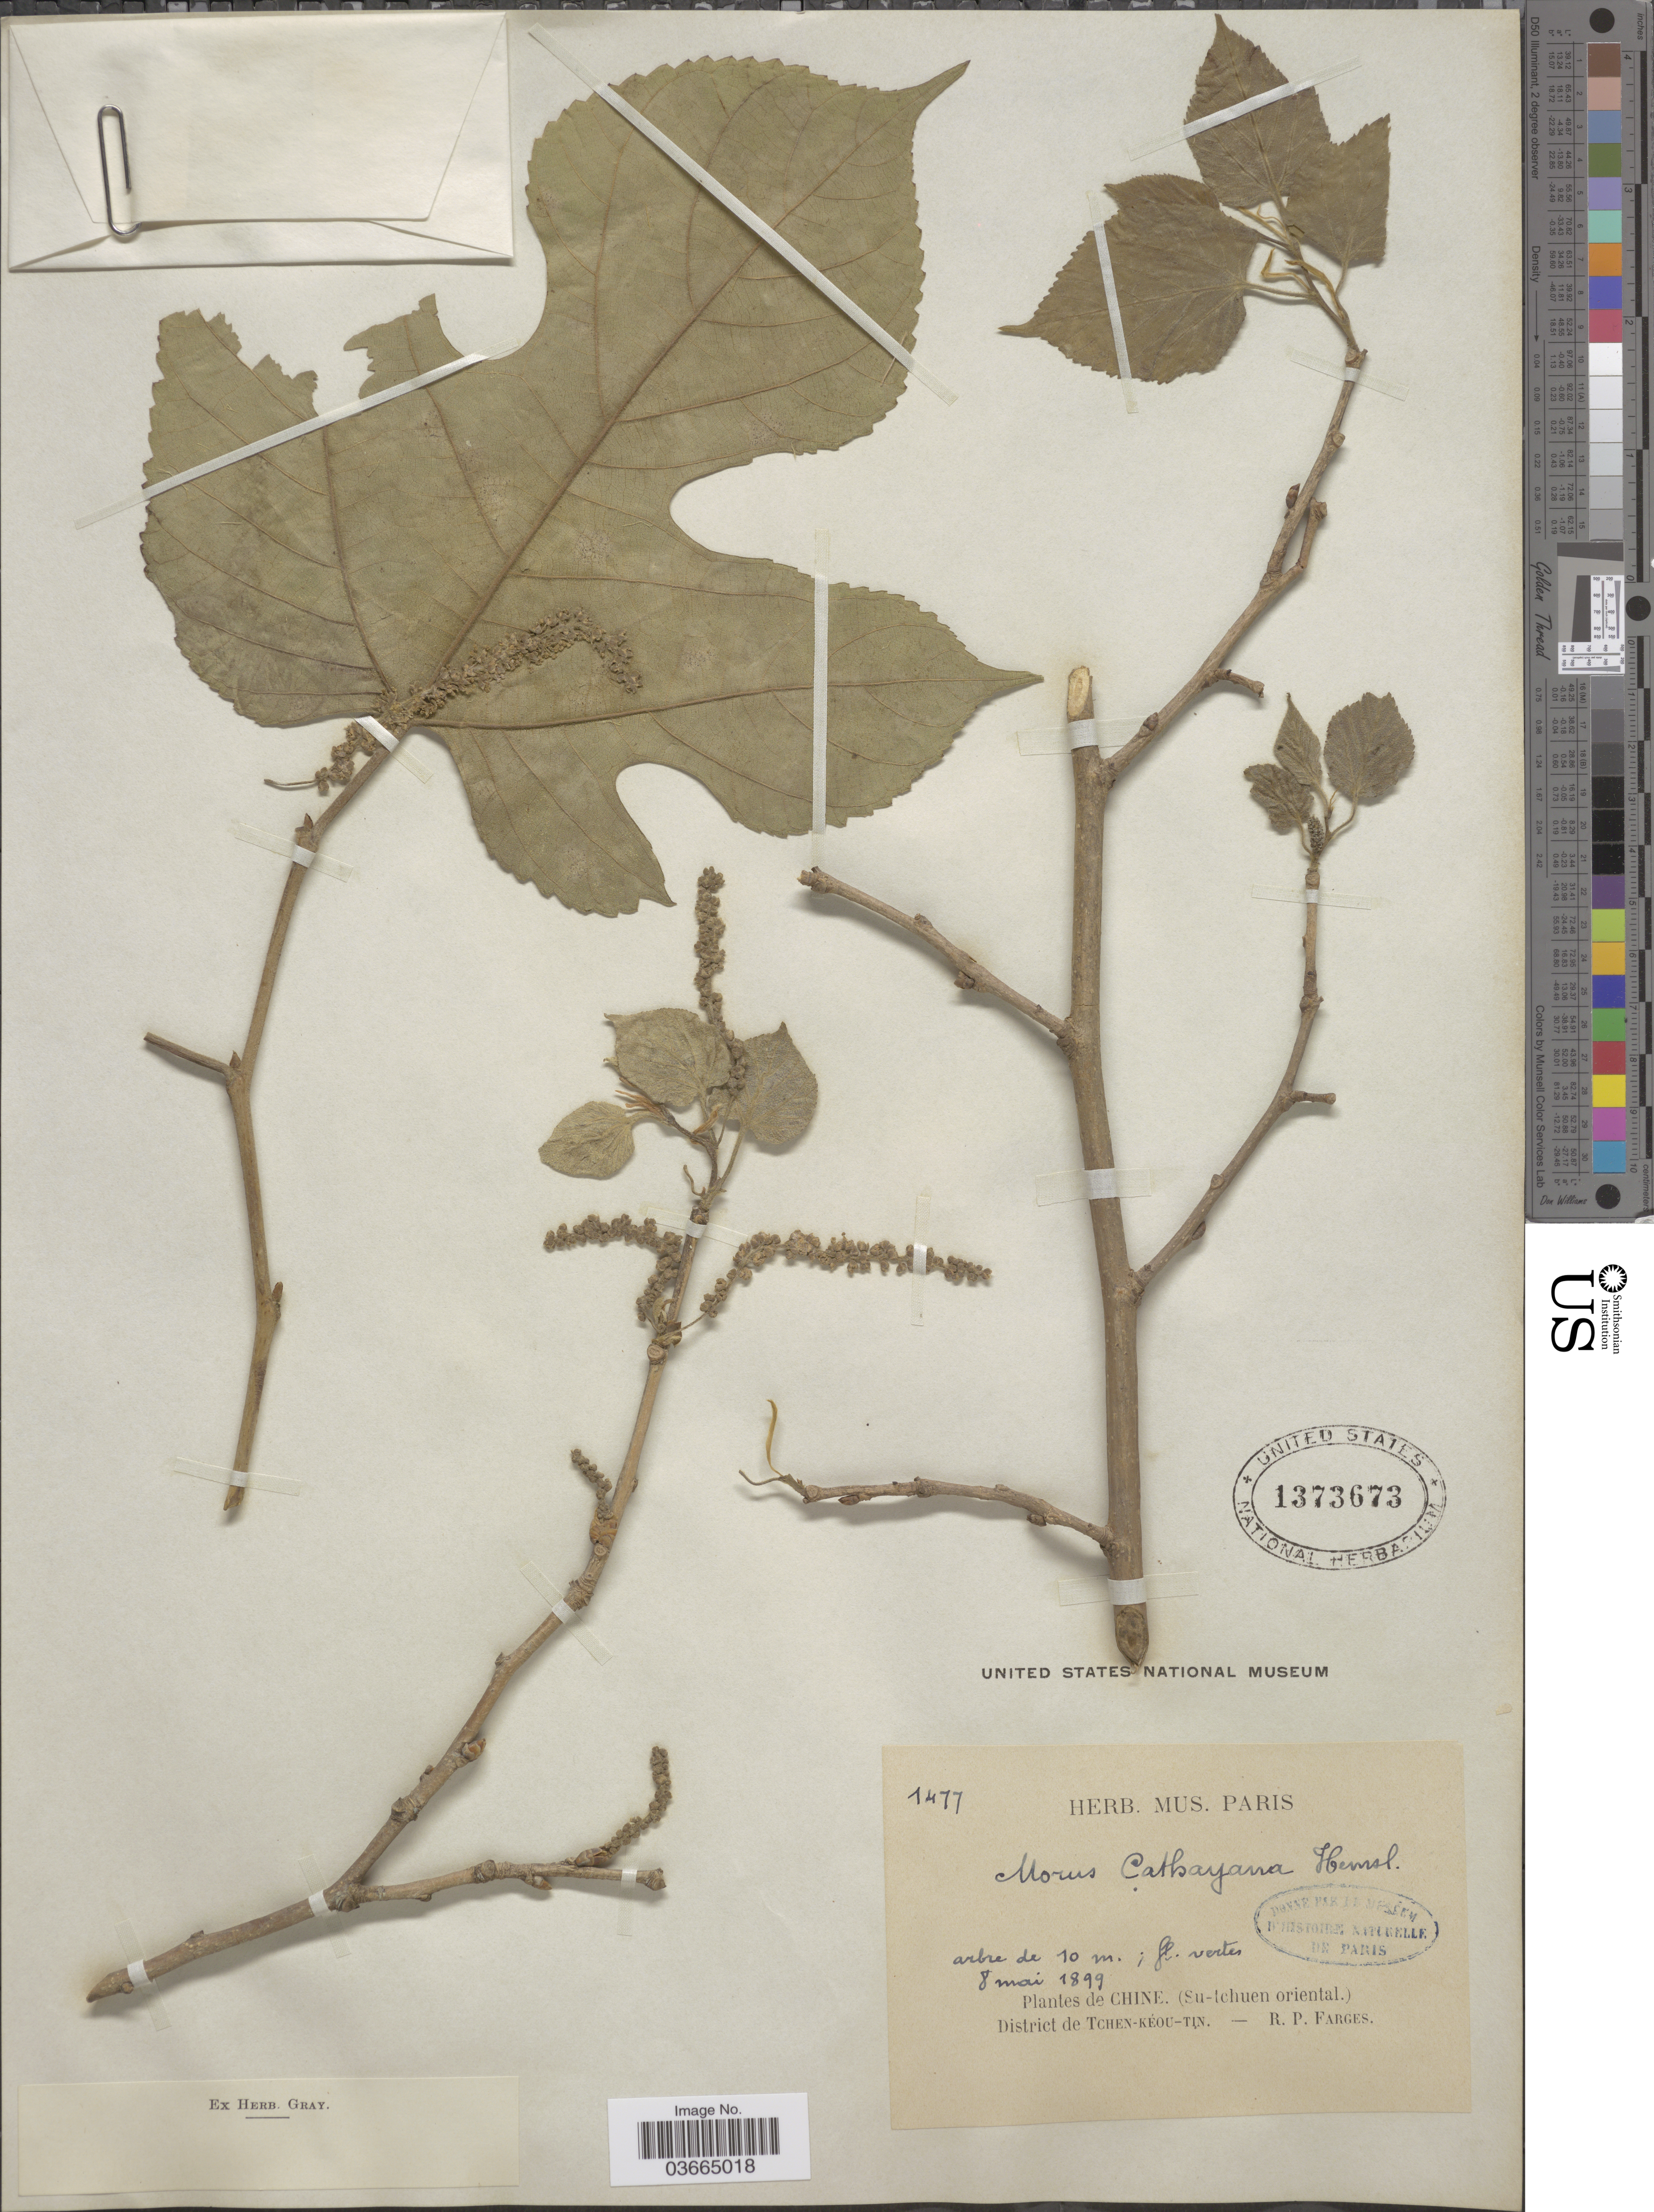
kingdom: Plantae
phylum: Tracheophyta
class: Magnoliopsida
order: Rosales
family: Moraceae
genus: Morus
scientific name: Morus cathayana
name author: Hemsl.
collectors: R. Farges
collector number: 1477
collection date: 1899-05-08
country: China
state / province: Sichuan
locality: (Su-tchuen oriental). District de Tchen-kéou-tin.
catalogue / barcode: US 1373673